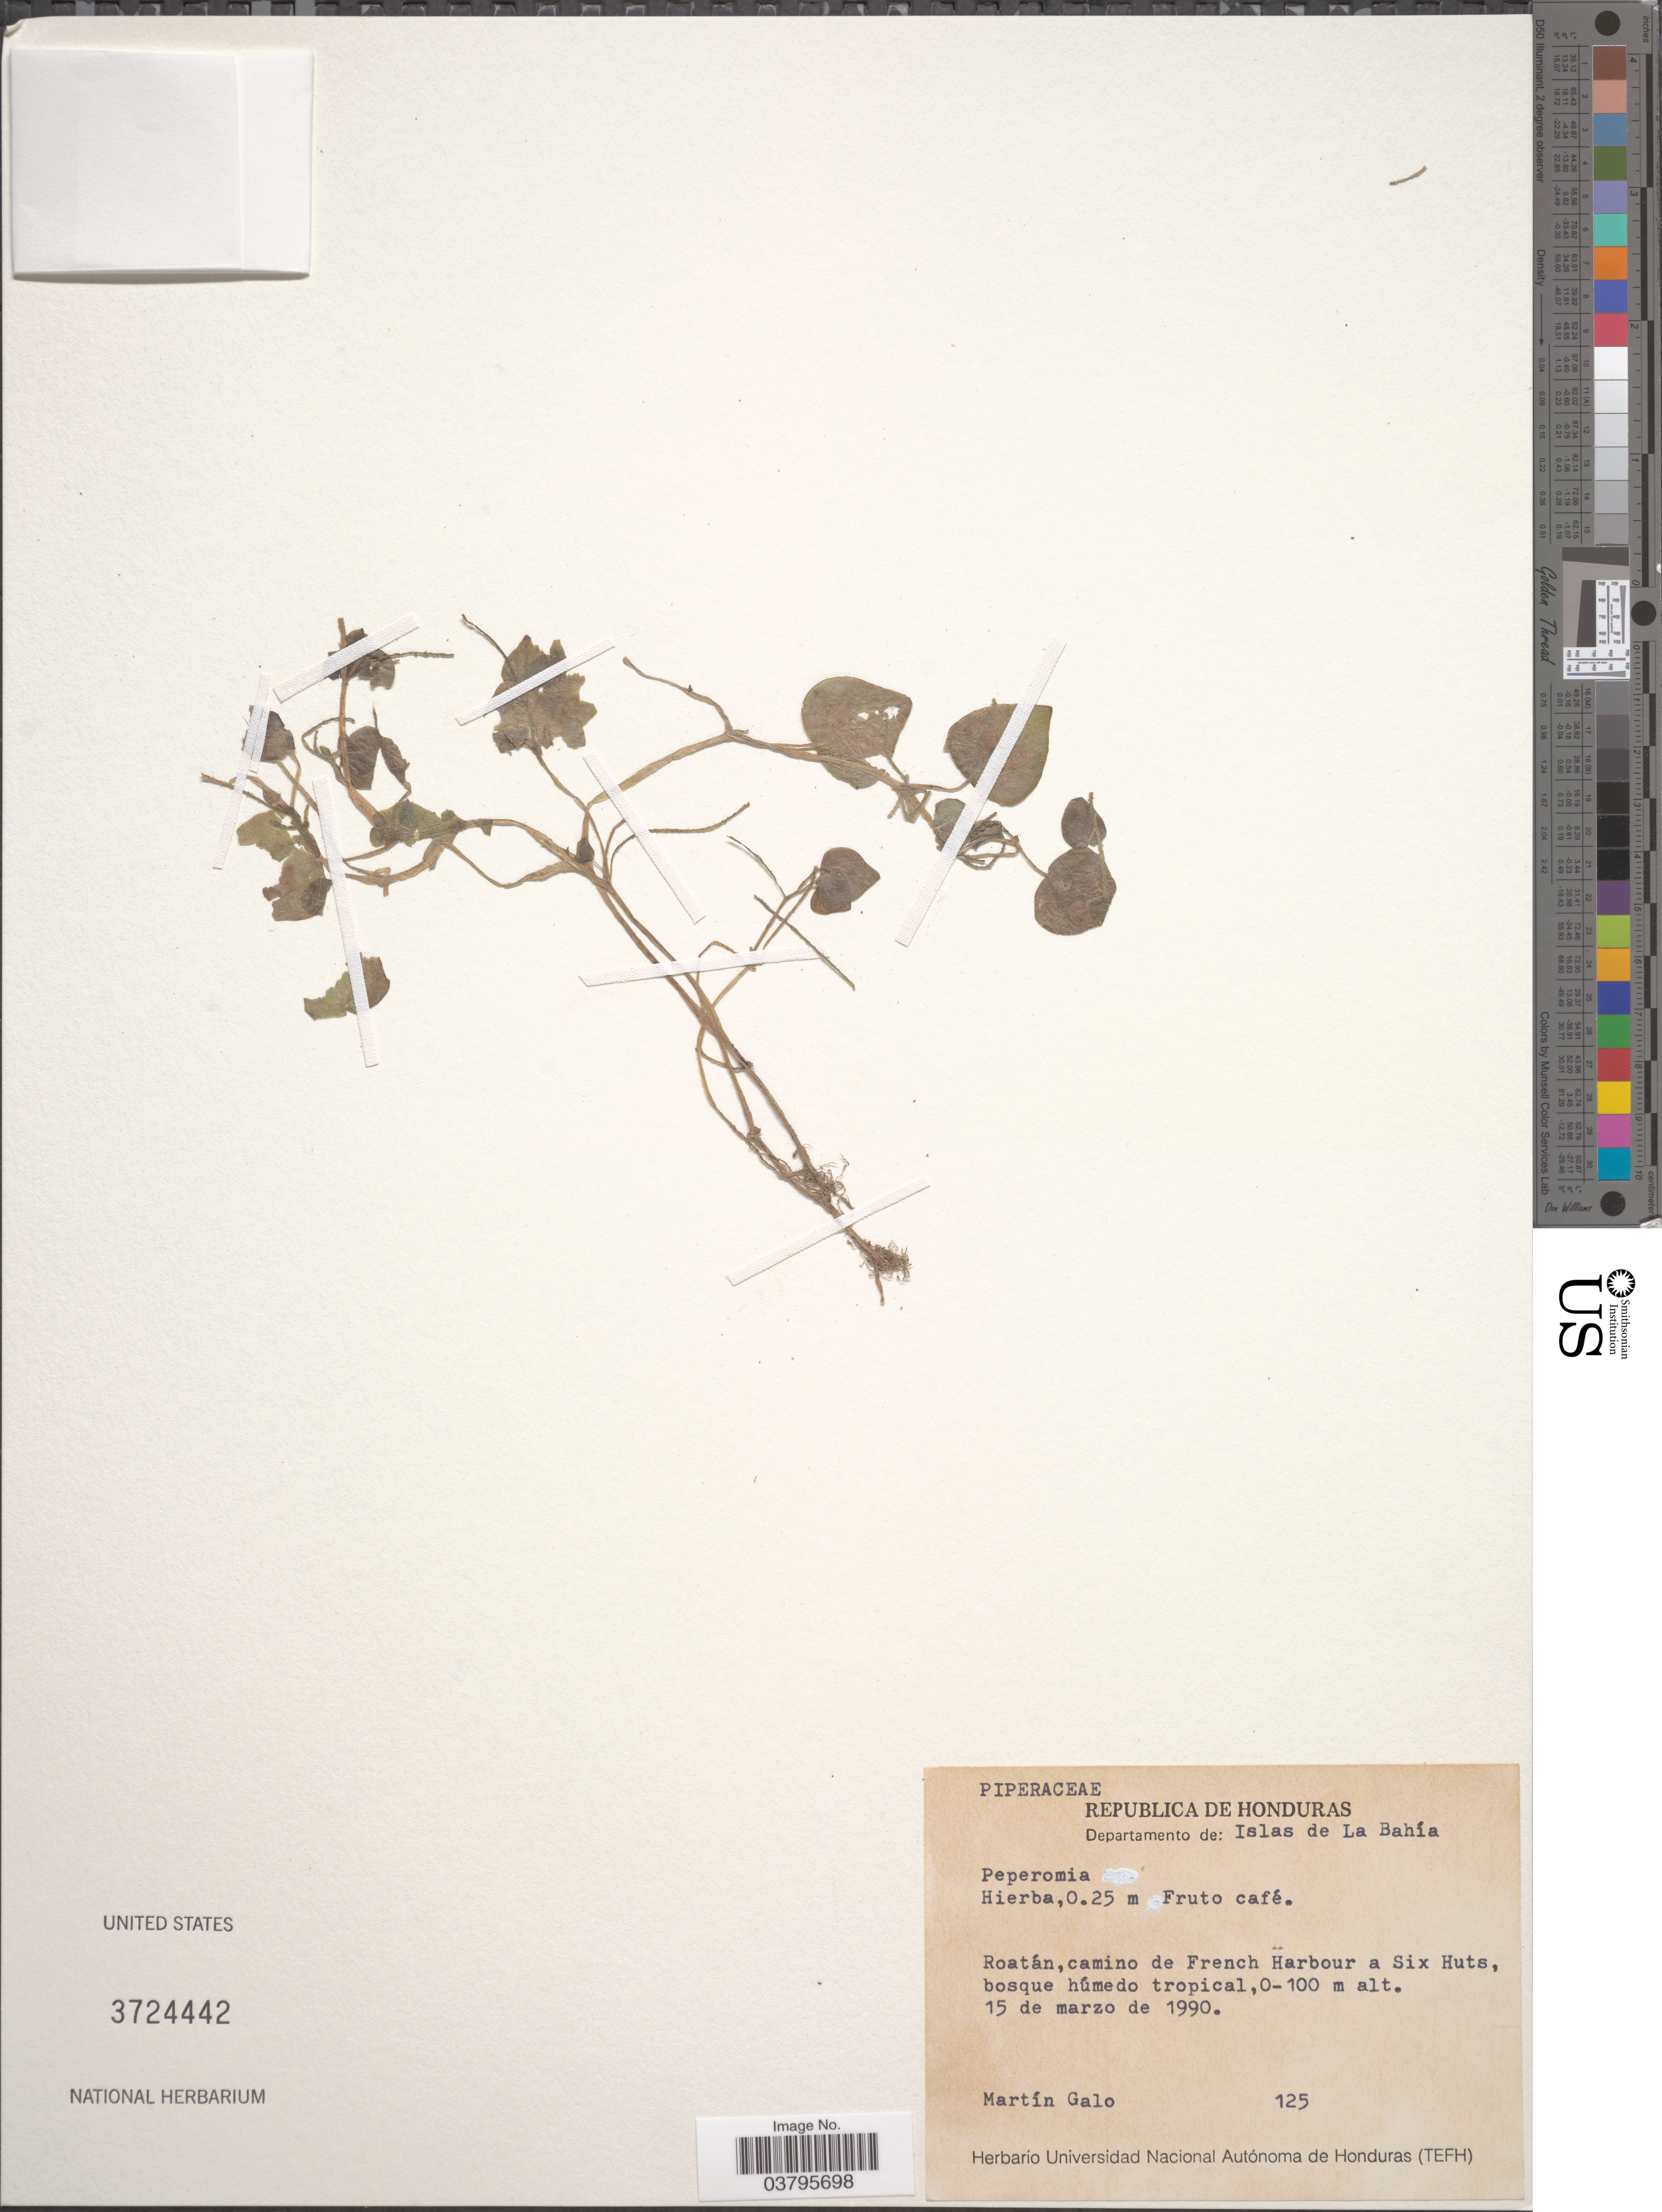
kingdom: Plantae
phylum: Tracheophyta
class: Magnoliopsida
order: Piperales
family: Piperaceae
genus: Peperomia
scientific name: Peperomia pellucida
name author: (L.) Kunth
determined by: Jiménez, José Estaban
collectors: M. Galo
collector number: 125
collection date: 1990-03-15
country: Honduras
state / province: Islas de la Bahía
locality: Republica de Honduras. Departamento de: Islas de La Bahía. Roatán, camino de French Harbour a Six Huts.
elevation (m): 0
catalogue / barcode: US 3724442